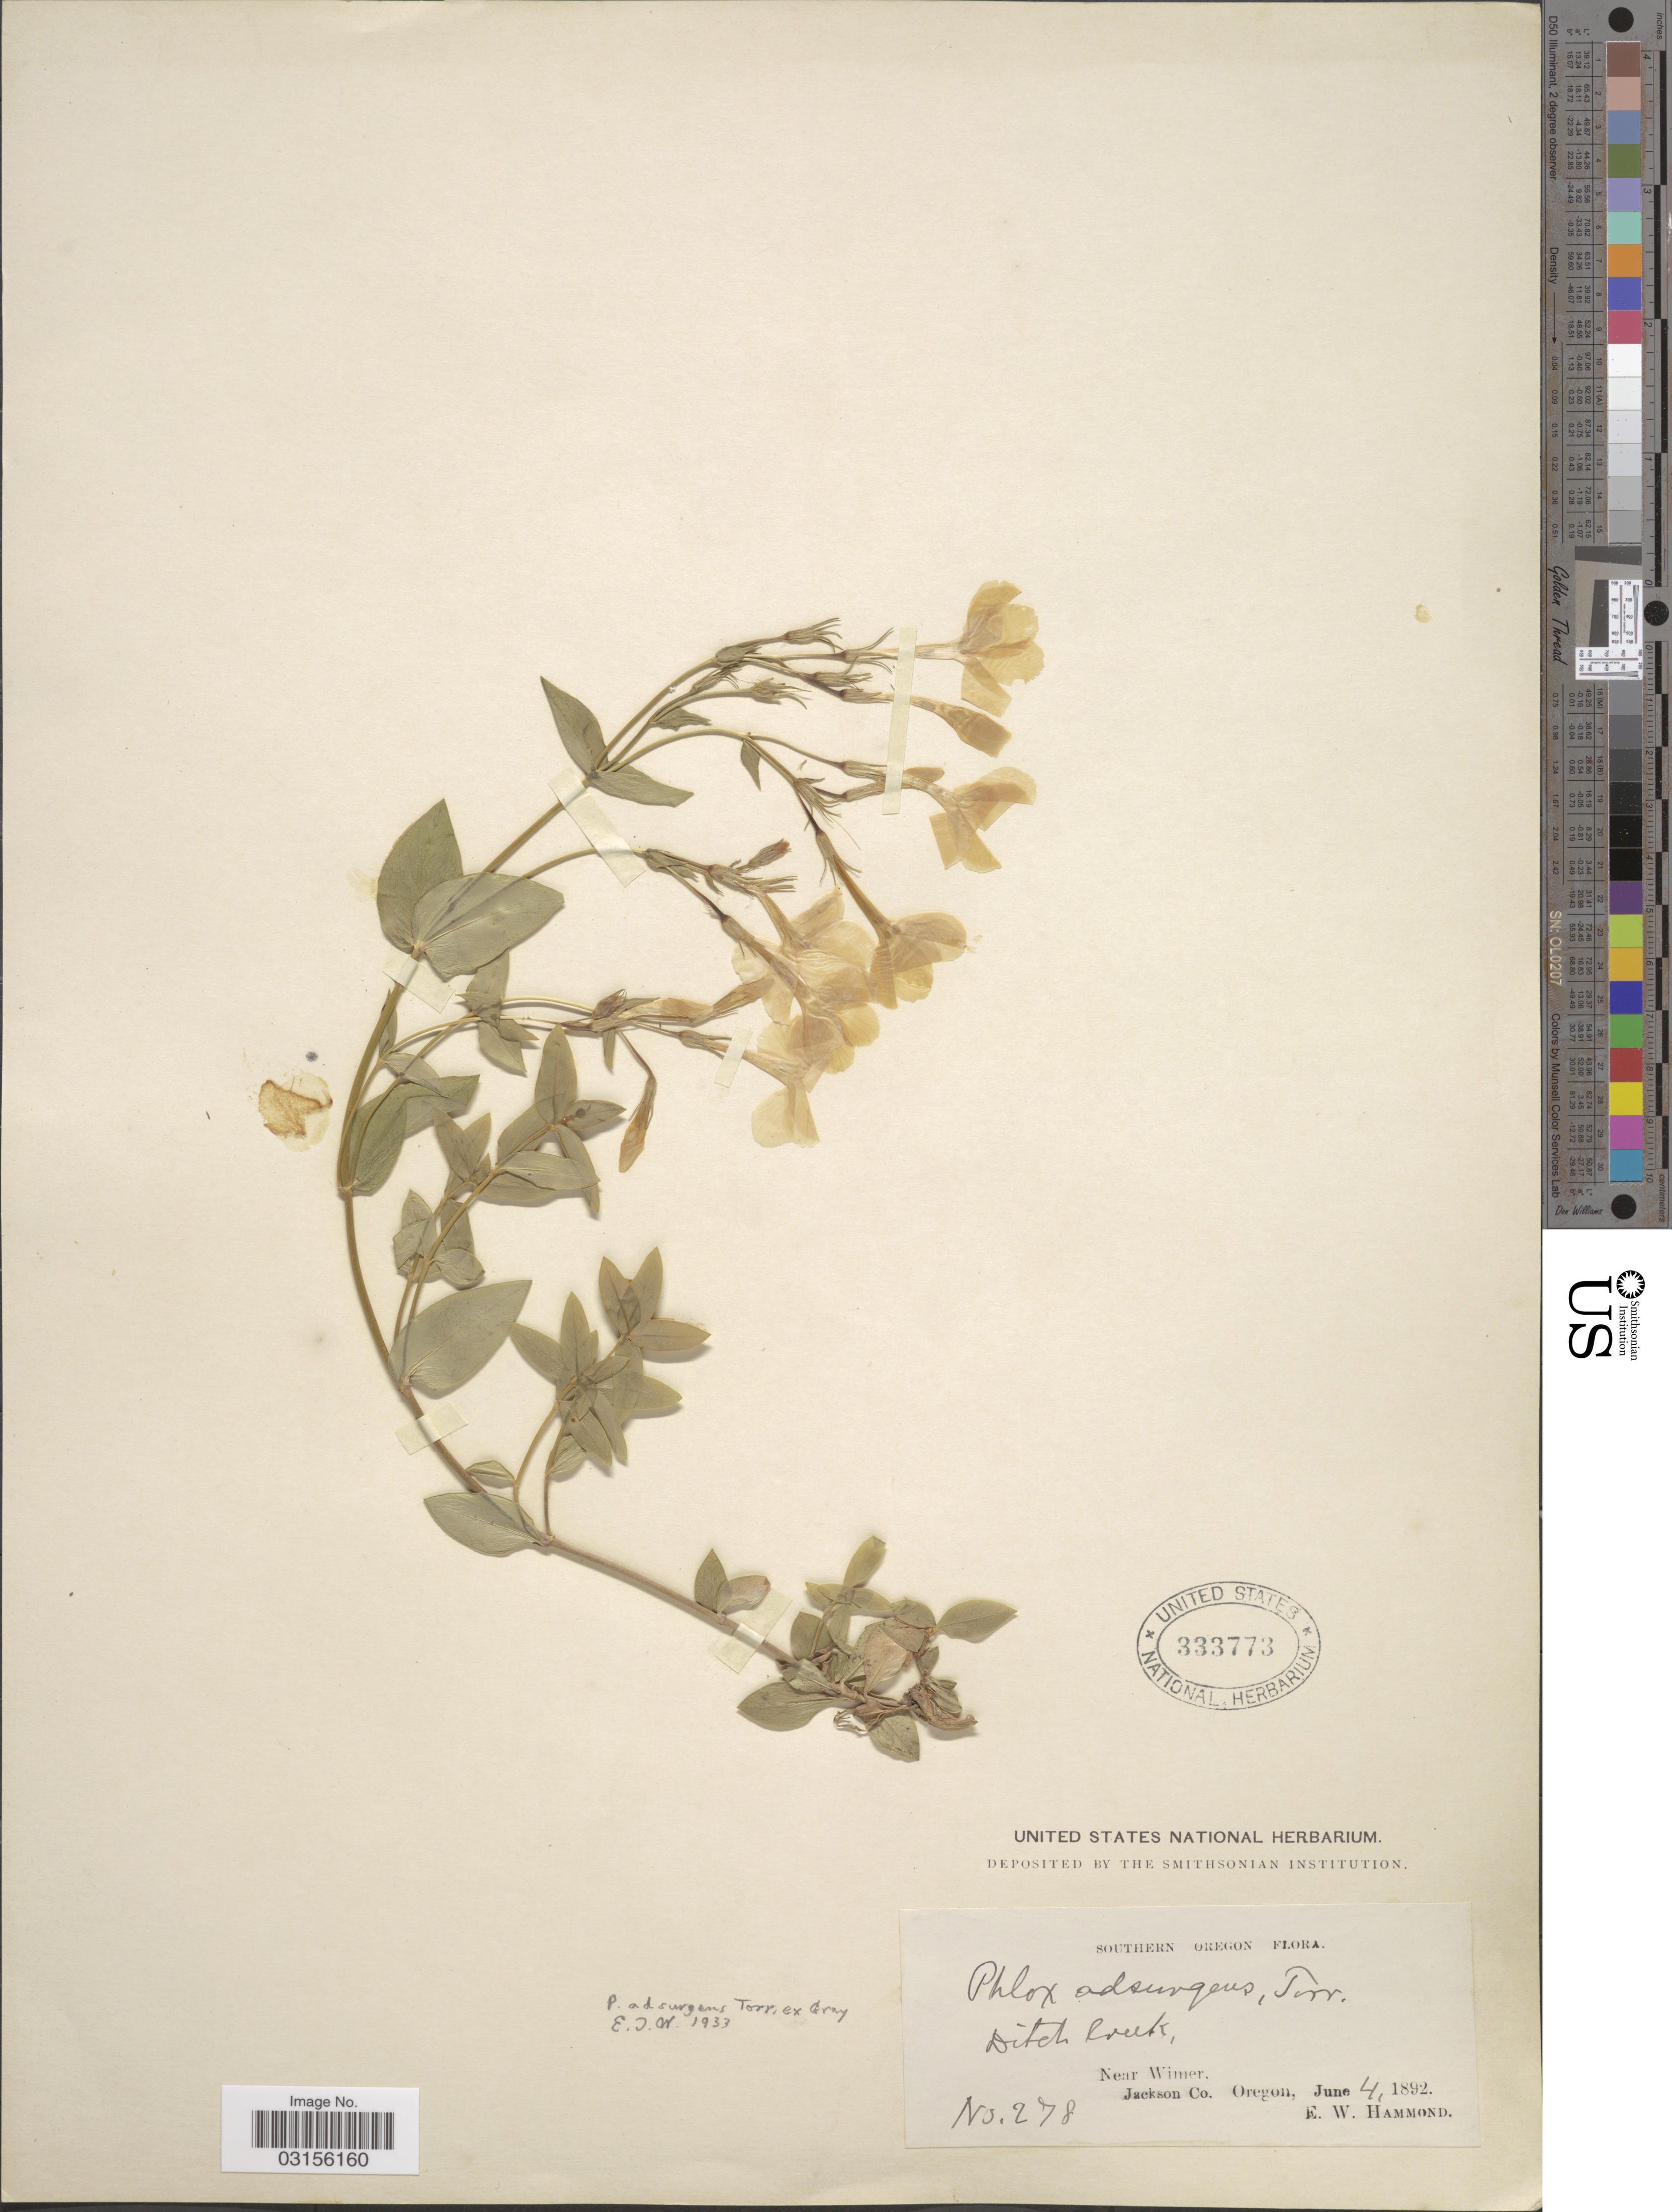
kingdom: Plantae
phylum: Tracheophyta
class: Magnoliopsida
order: Ericales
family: Polemoniaceae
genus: Phlox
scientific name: Phlox adsurgens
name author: Torr. ex A. Gray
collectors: E. Hammond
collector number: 278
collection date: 1892-06-04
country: United States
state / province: Oregon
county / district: Jackson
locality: Southern Oregon. Ditch Creek, near Wimer, Jackson Co.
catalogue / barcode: US 333773